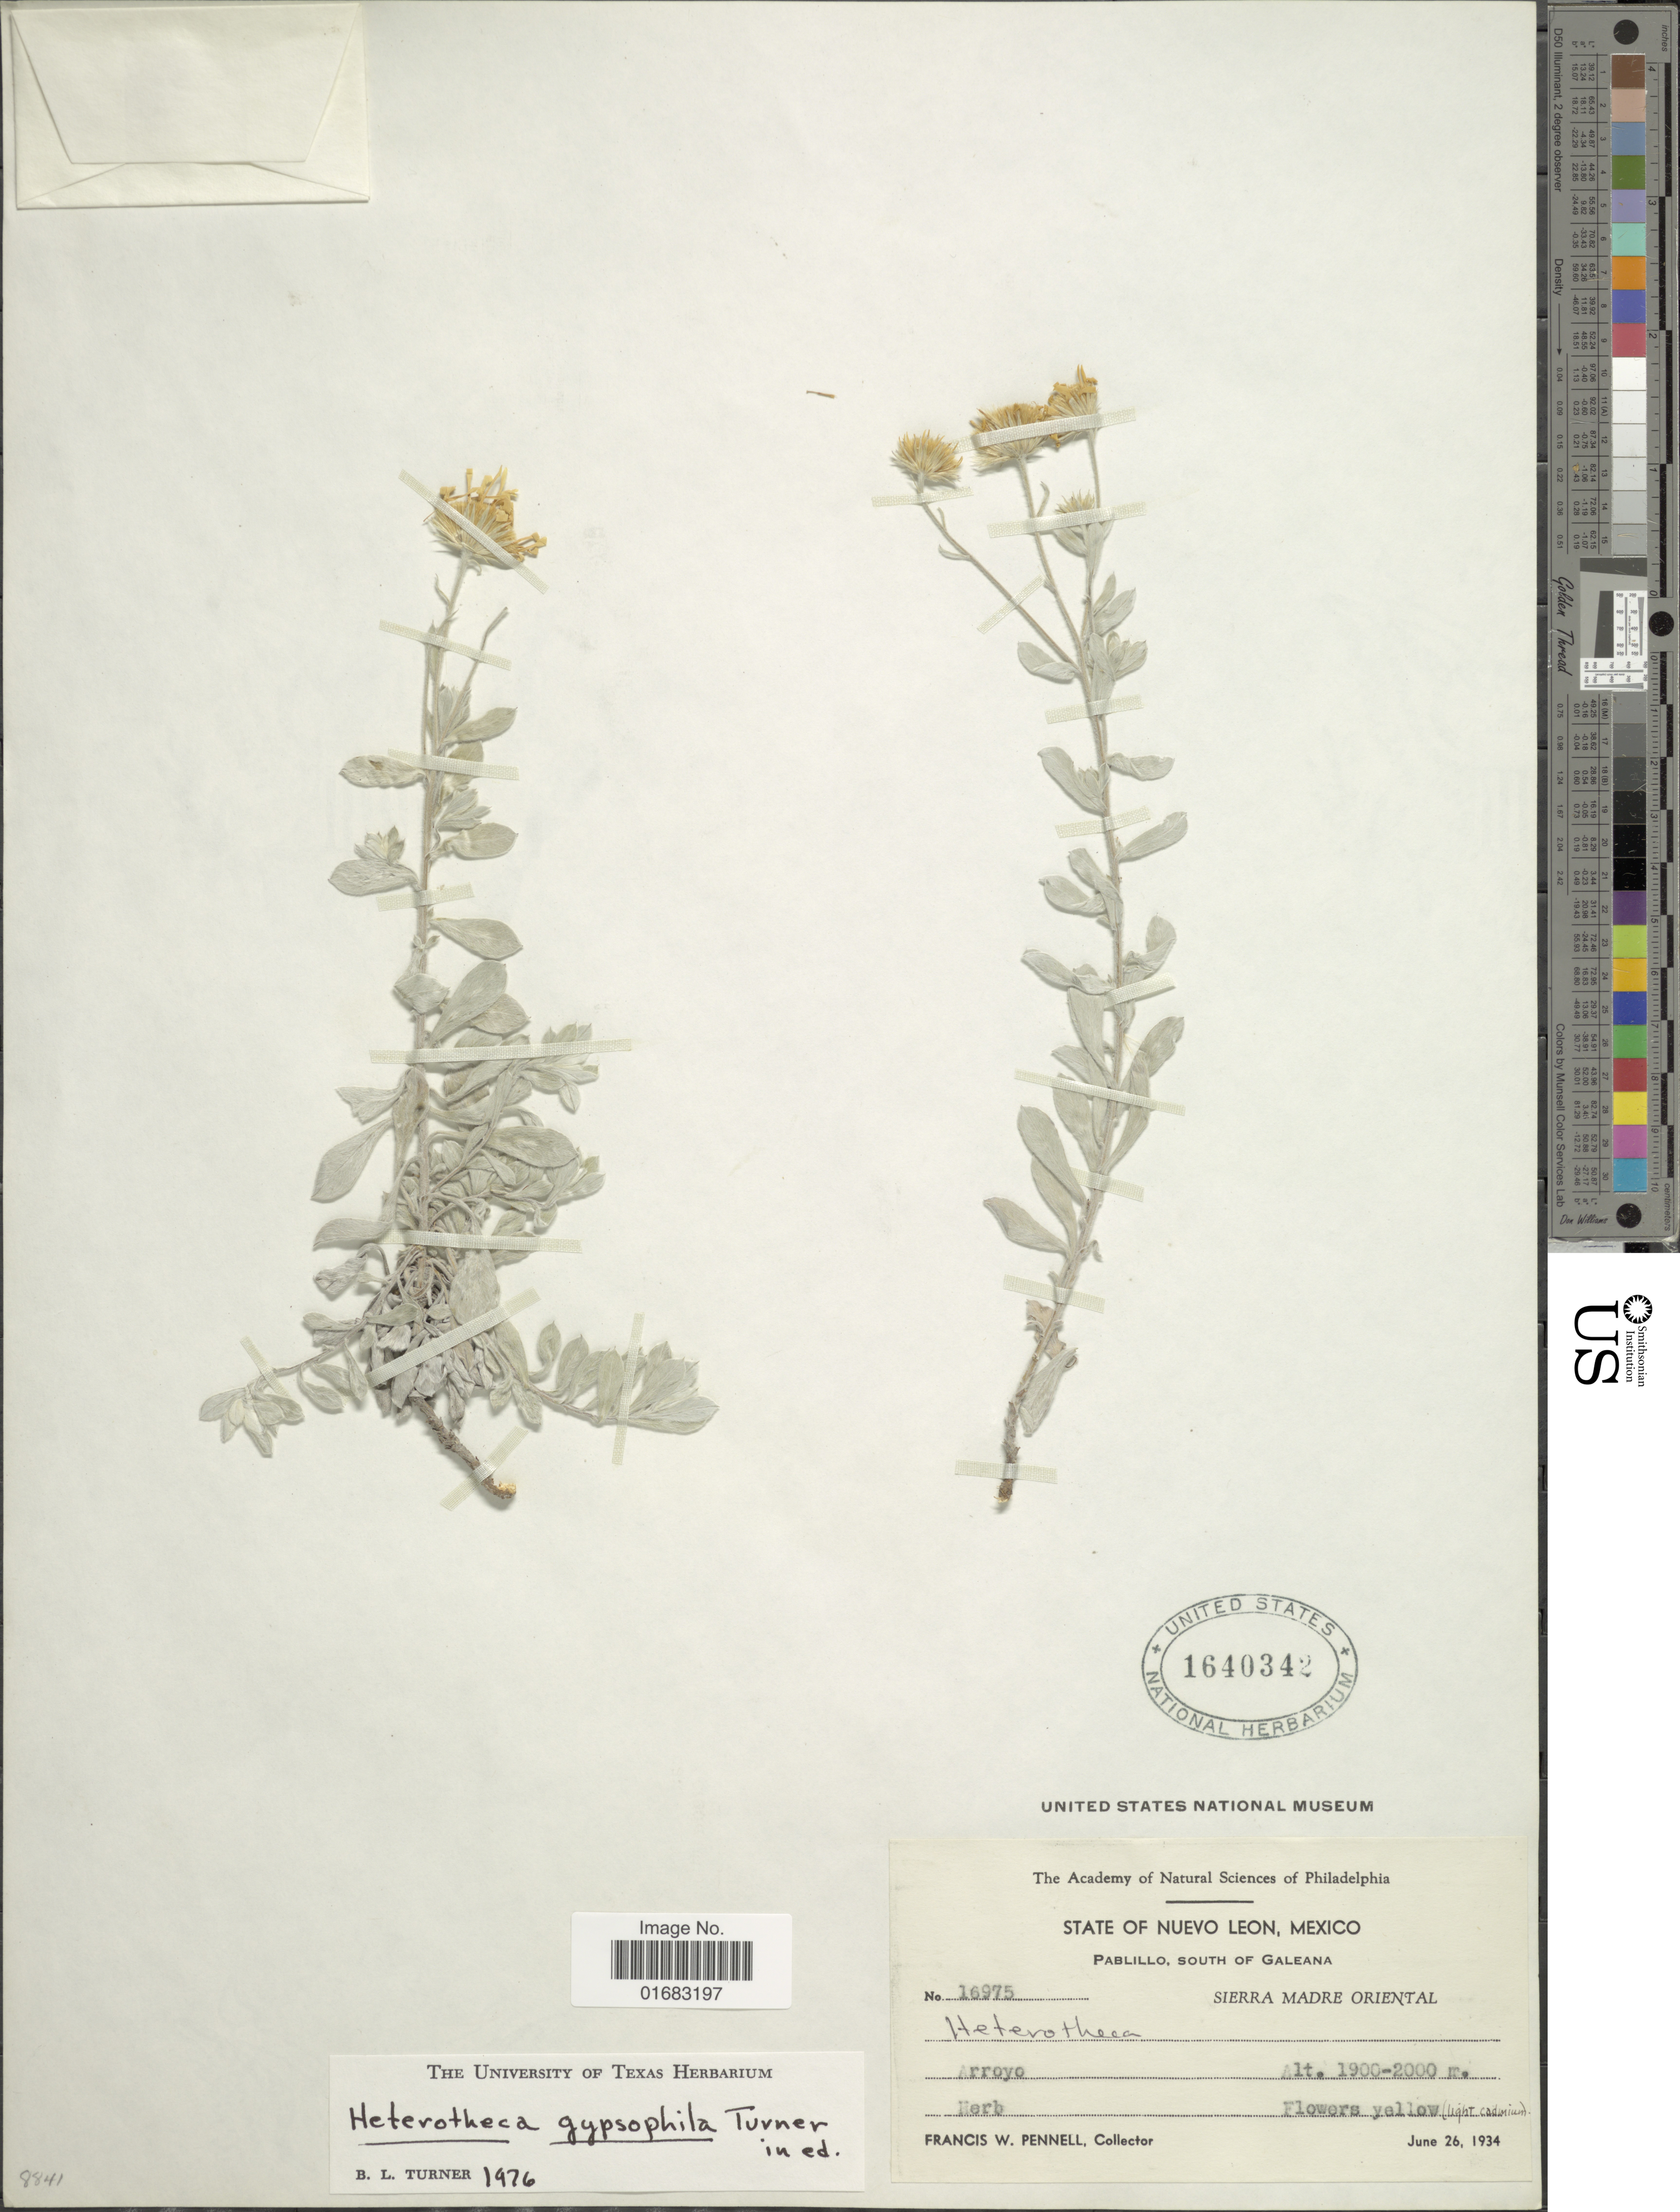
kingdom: Plantae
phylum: Tracheophyta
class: Magnoliopsida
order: Asterales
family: Asteraceae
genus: Heterotheca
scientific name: Heterotheca gypsophila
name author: B.L. Turner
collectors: F. W. Pennell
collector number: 16975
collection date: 1934-06-26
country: Mexico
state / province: Nuevo León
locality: Nuevo León, Mexico. Pablilo, south of Galeana. Sierra Madre Oriental. Arroyo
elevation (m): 1900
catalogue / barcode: US 1640342